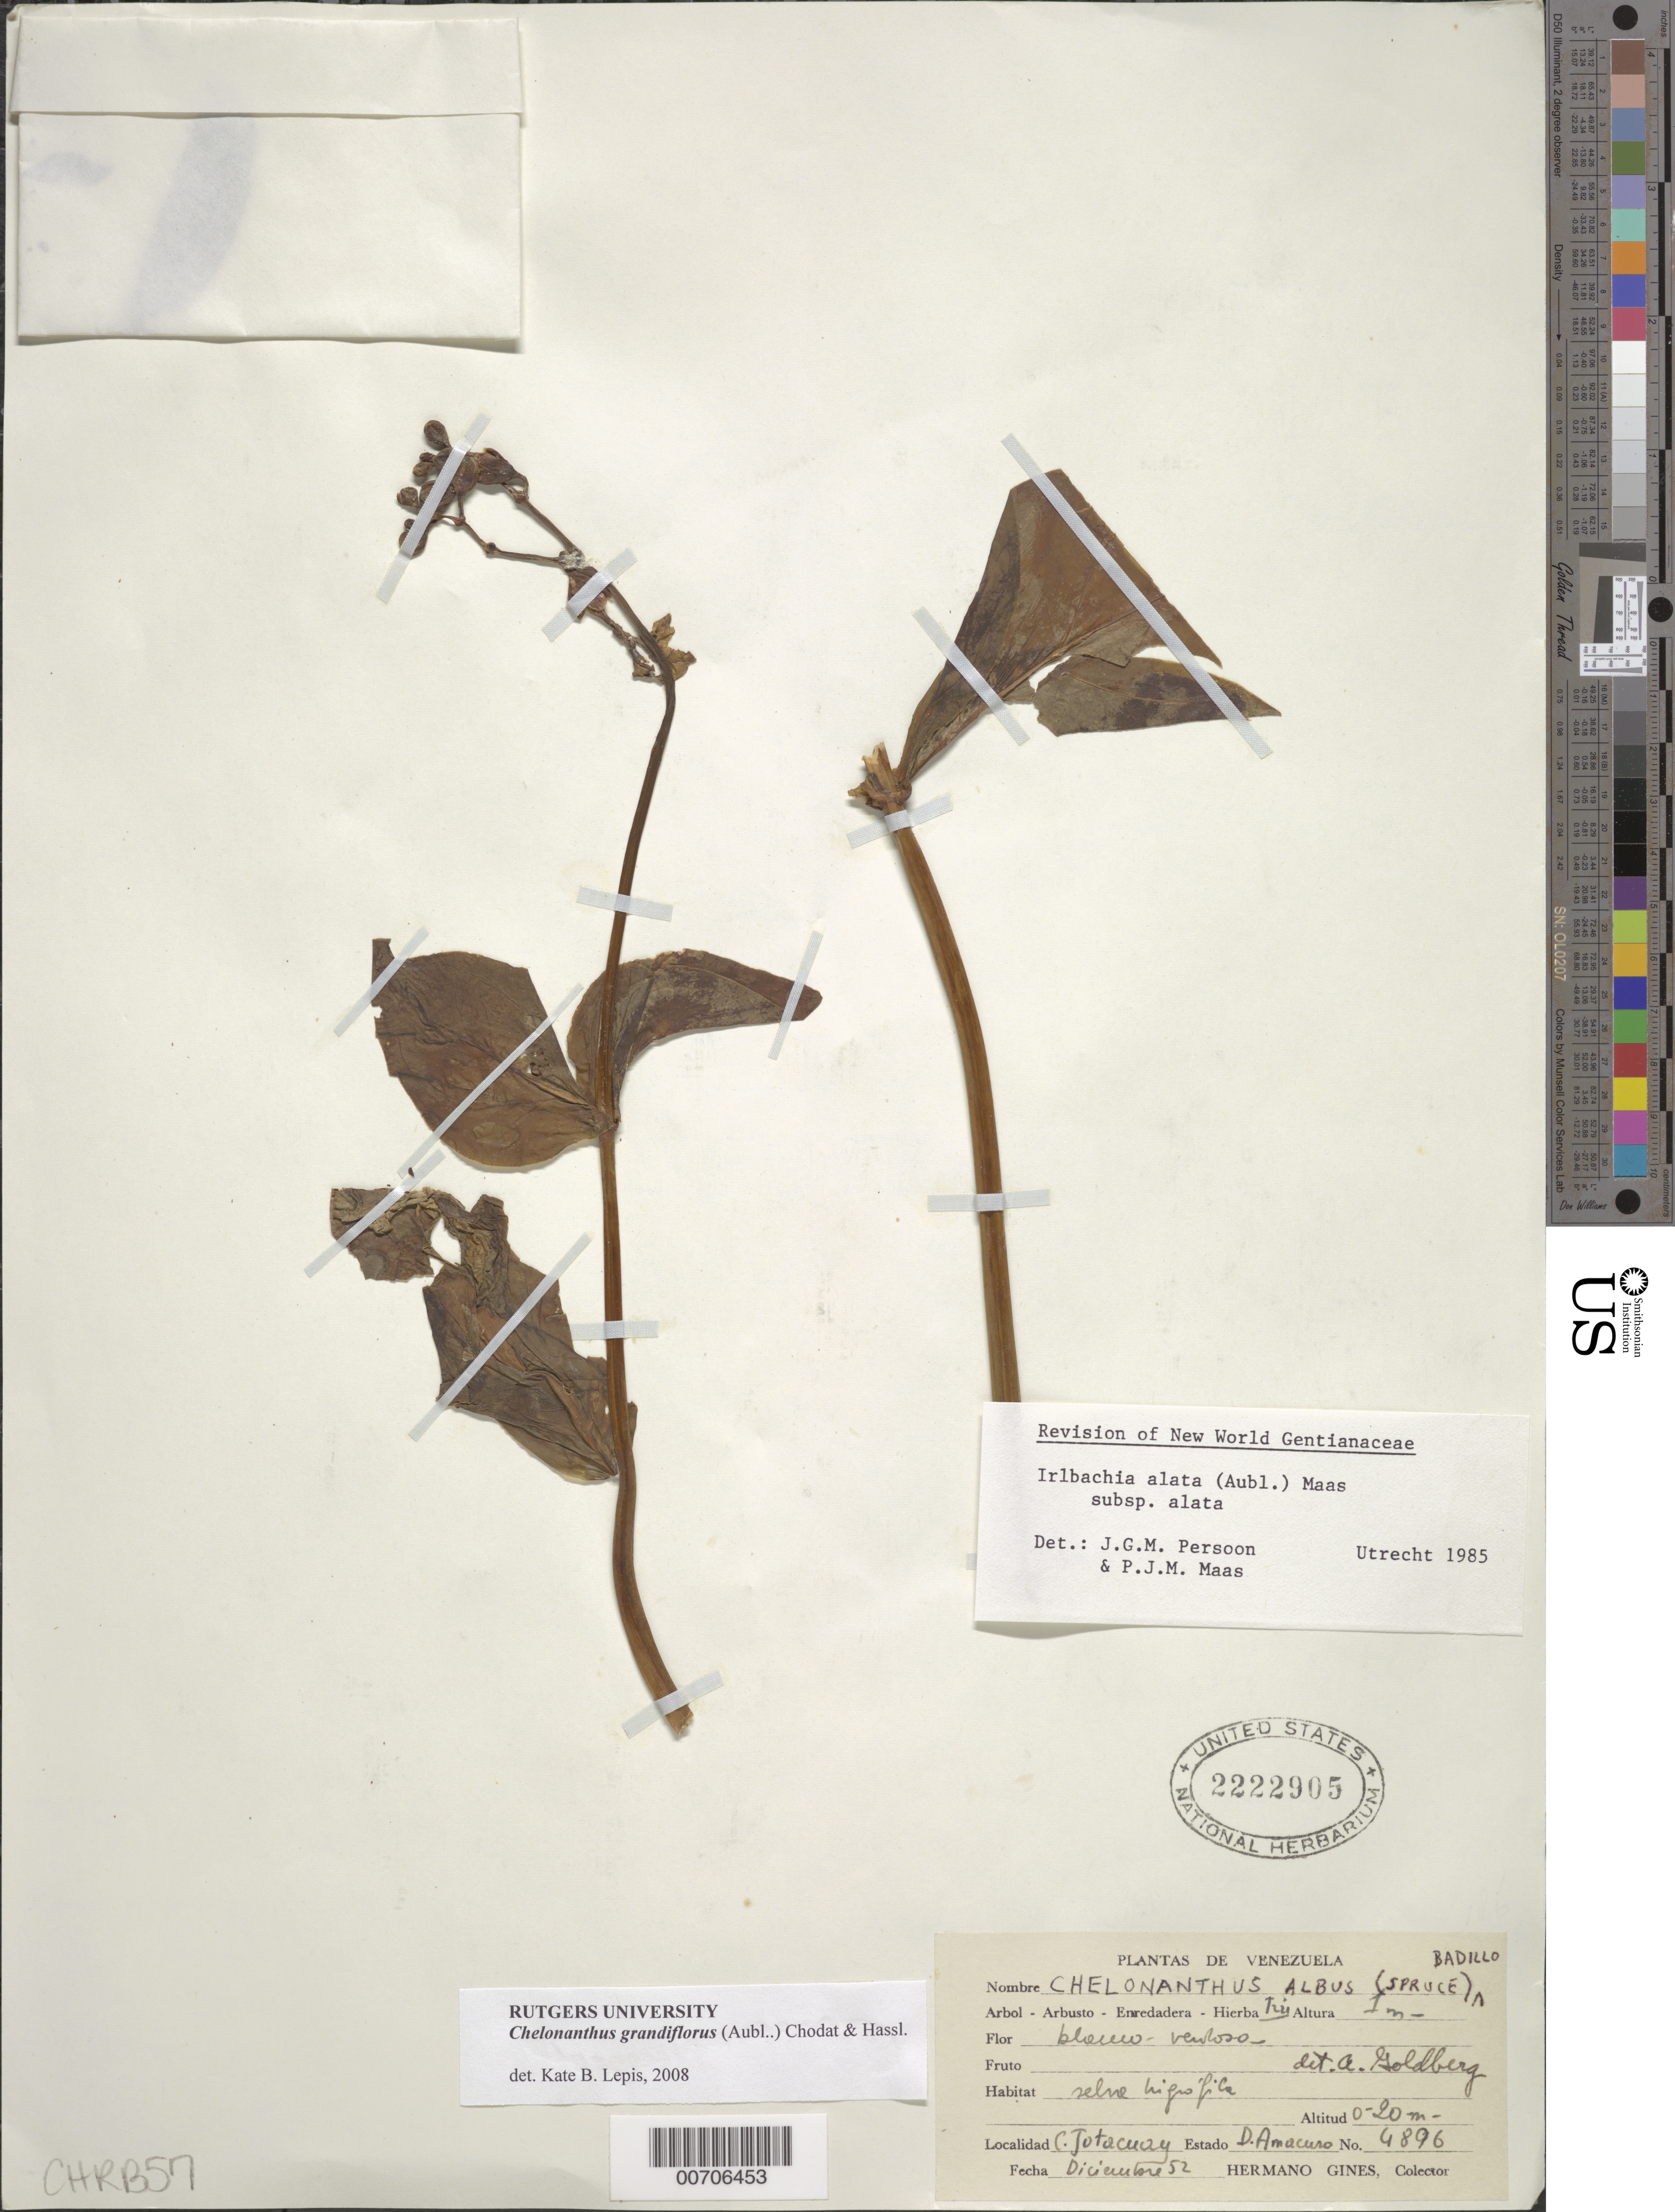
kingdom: Plantae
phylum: Tracheophyta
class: Magnoliopsida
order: Gentianales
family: Gentianaceae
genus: Chelonanthus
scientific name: Chelonanthus grandiflorus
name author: (Aubl.) Chodat & Hassl.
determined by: Lepis, Kate B.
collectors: H. Gines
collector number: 4896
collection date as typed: Dec-52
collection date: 1952-12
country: Venezuela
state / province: Delta Amacuro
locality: Jotacuay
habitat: Selva higrofila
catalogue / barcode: US 2222905